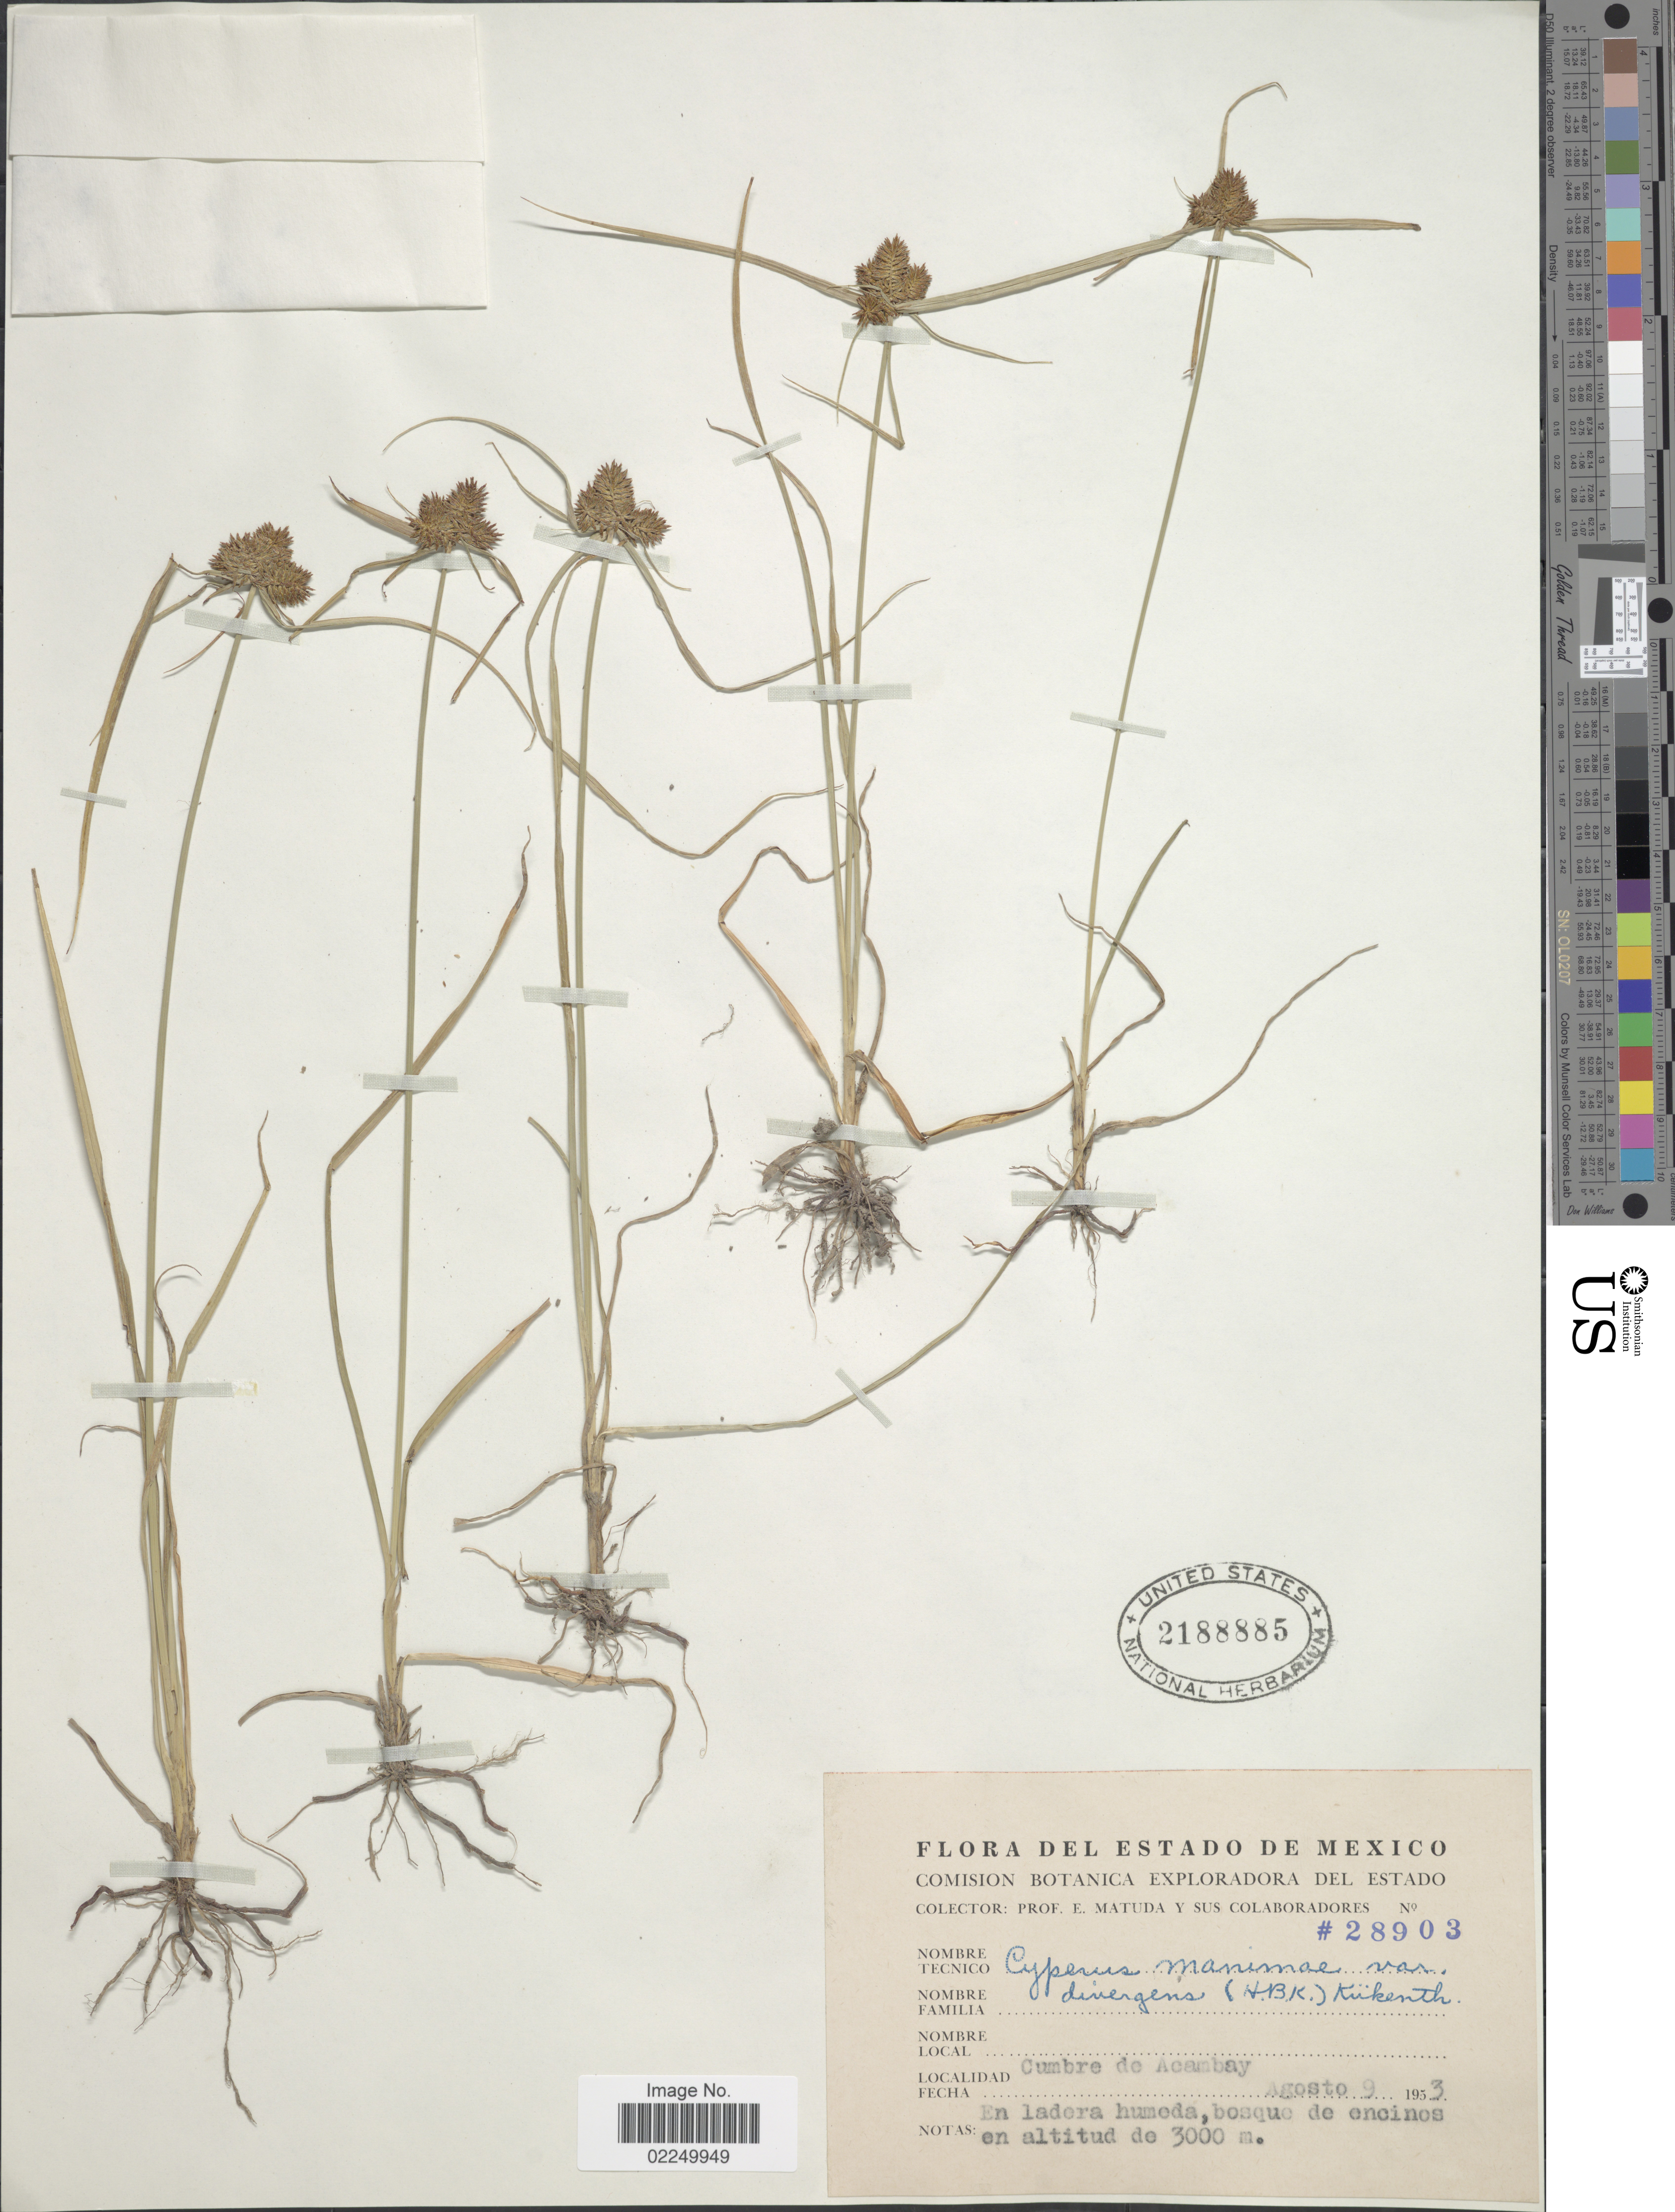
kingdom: Plantae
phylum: Tracheophyta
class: Liliopsida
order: Poales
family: Cyperaceae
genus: Cyperus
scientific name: Cyperus manimae var. divergens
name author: (Kunth) Kük.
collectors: E. Matuda & et al.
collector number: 28903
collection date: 1953-08-09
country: Mexico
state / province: México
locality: Cumbre de Acambay, en ladera humeda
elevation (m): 3000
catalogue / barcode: US 2188885